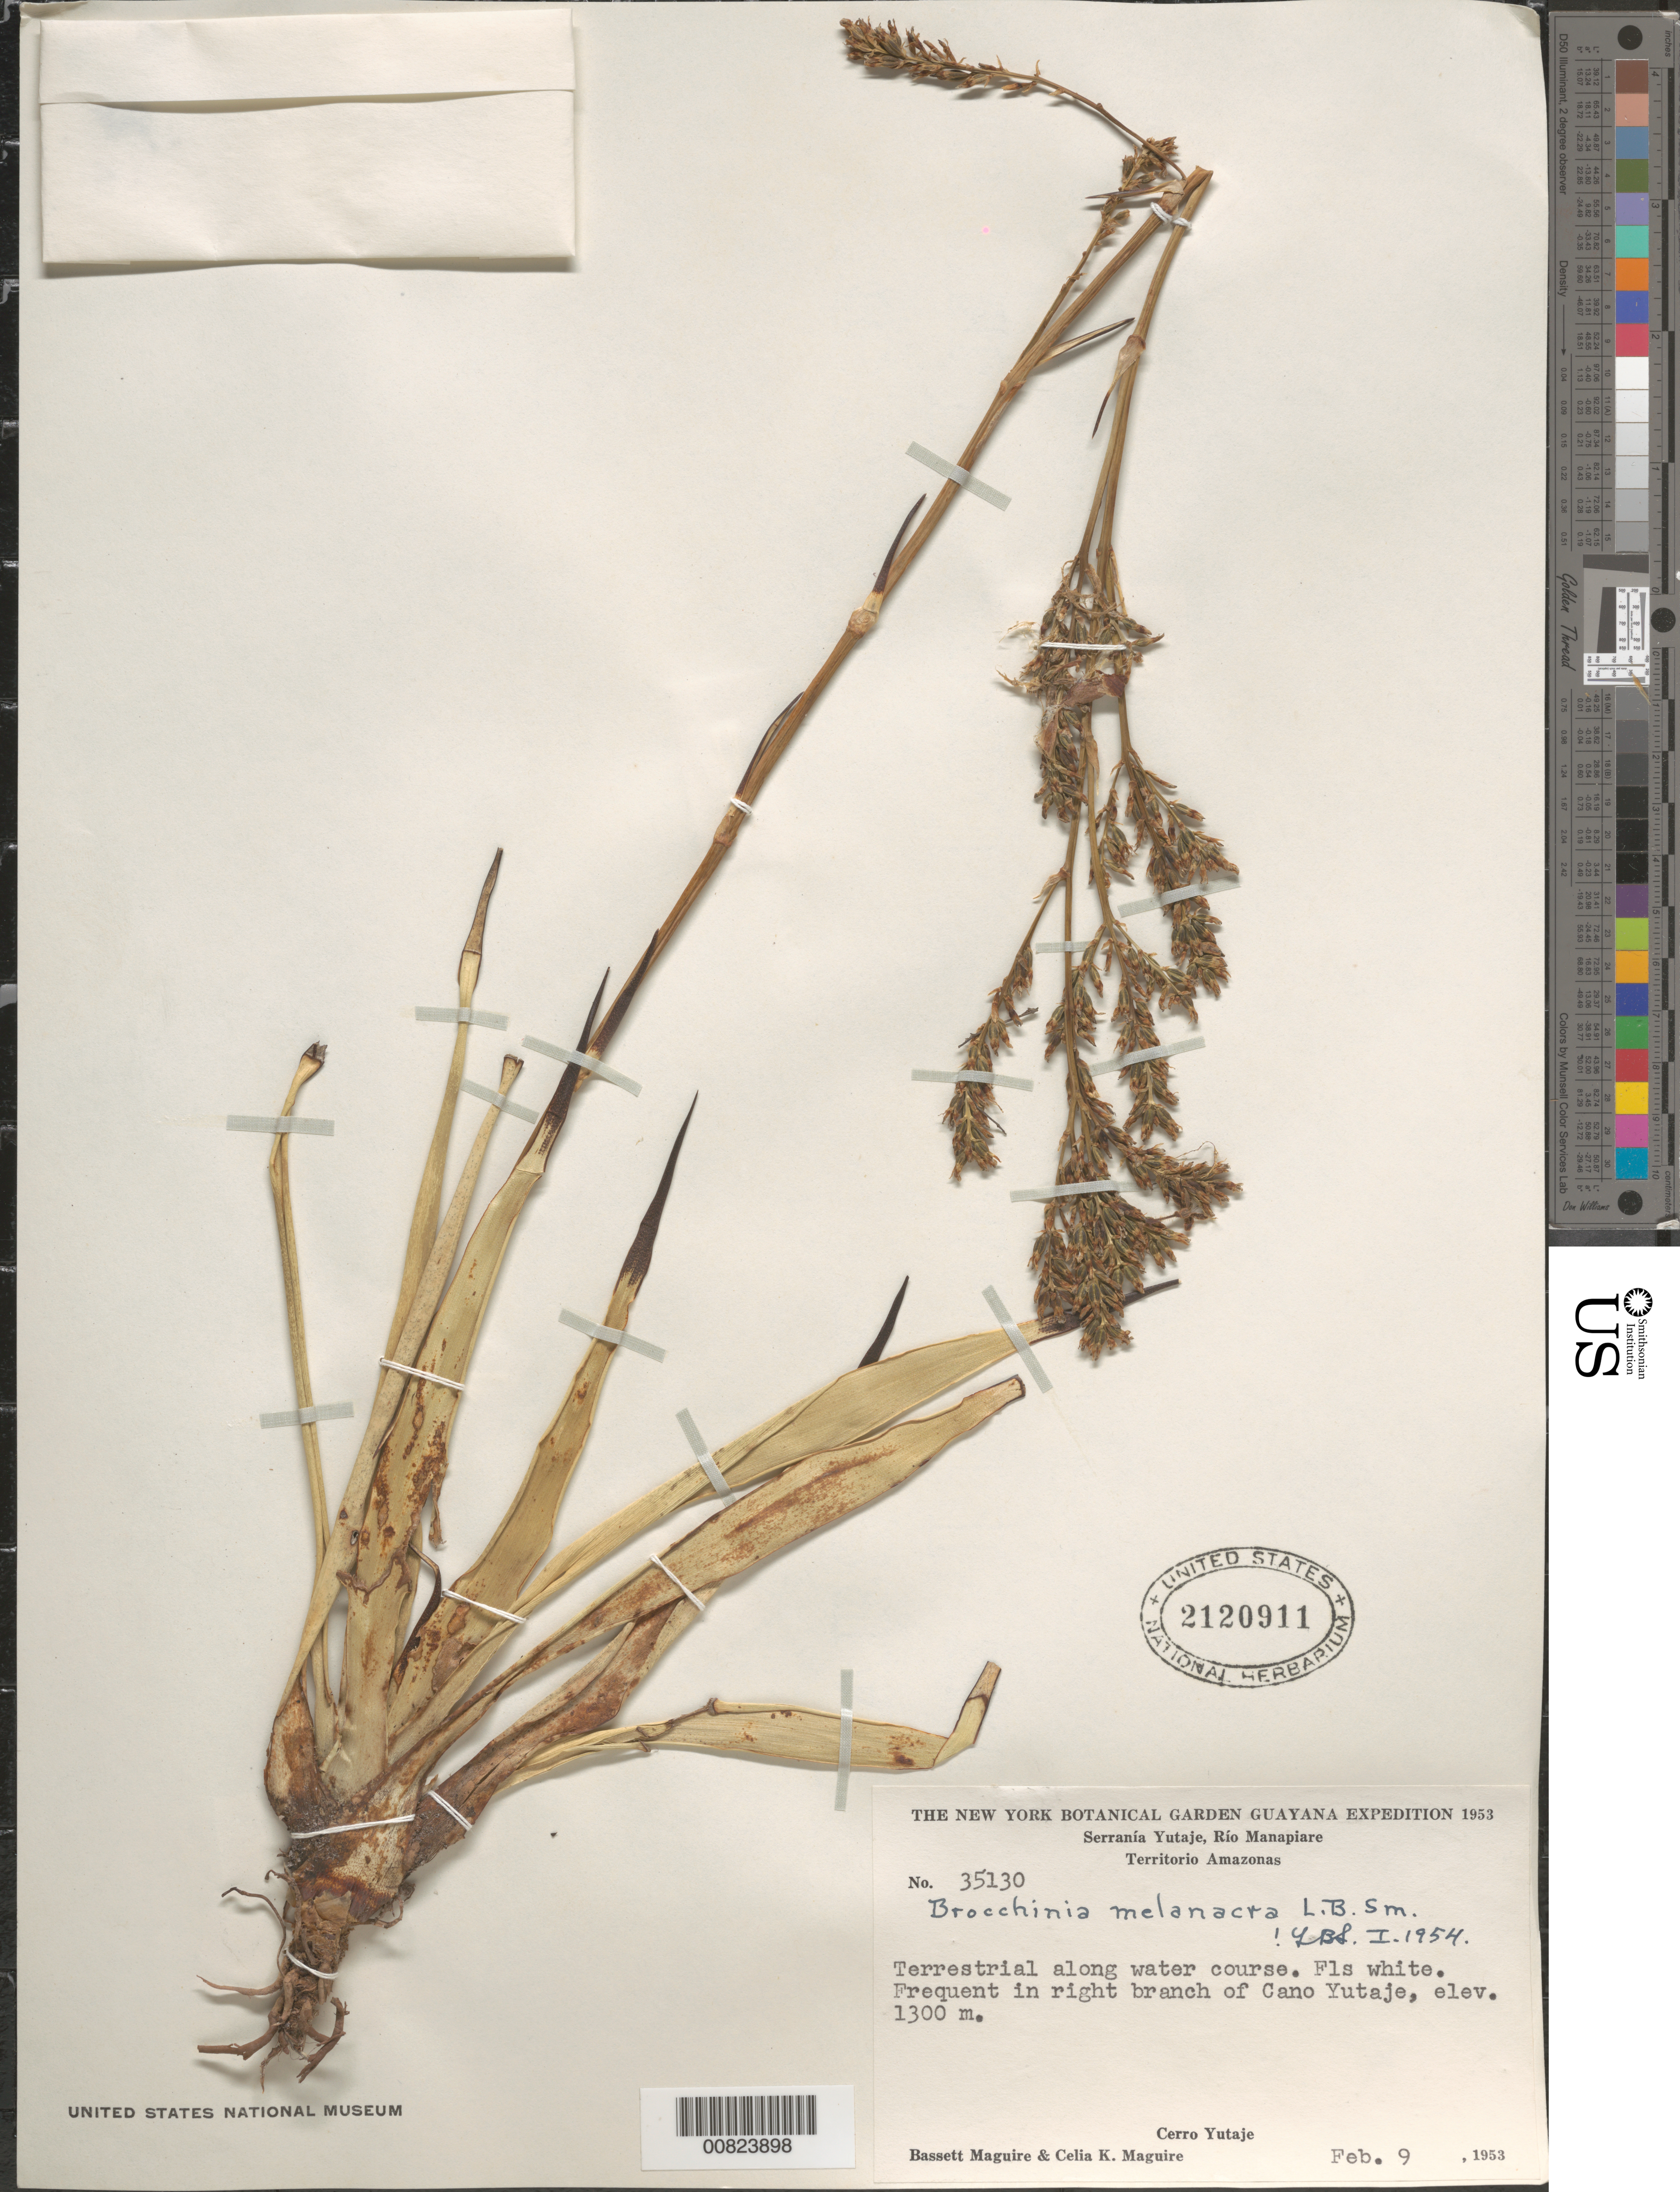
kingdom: Plantae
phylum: Tracheophyta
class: Liliopsida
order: Poales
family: Bromeliaceae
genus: Brocchinia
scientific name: Brocchinia melanacra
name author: L.B. Sm.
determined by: Smith, Lyman B., (US), NMNH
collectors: B. Maguire & C. K. Maguire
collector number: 35130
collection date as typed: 9-Feb-53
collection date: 1953-02-09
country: Venezuela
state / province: Amazonas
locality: Serranía Yutajé, Río Manapiare, right branch of Caño Yutajé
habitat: Caño, along water course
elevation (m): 1300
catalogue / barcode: US 2120911